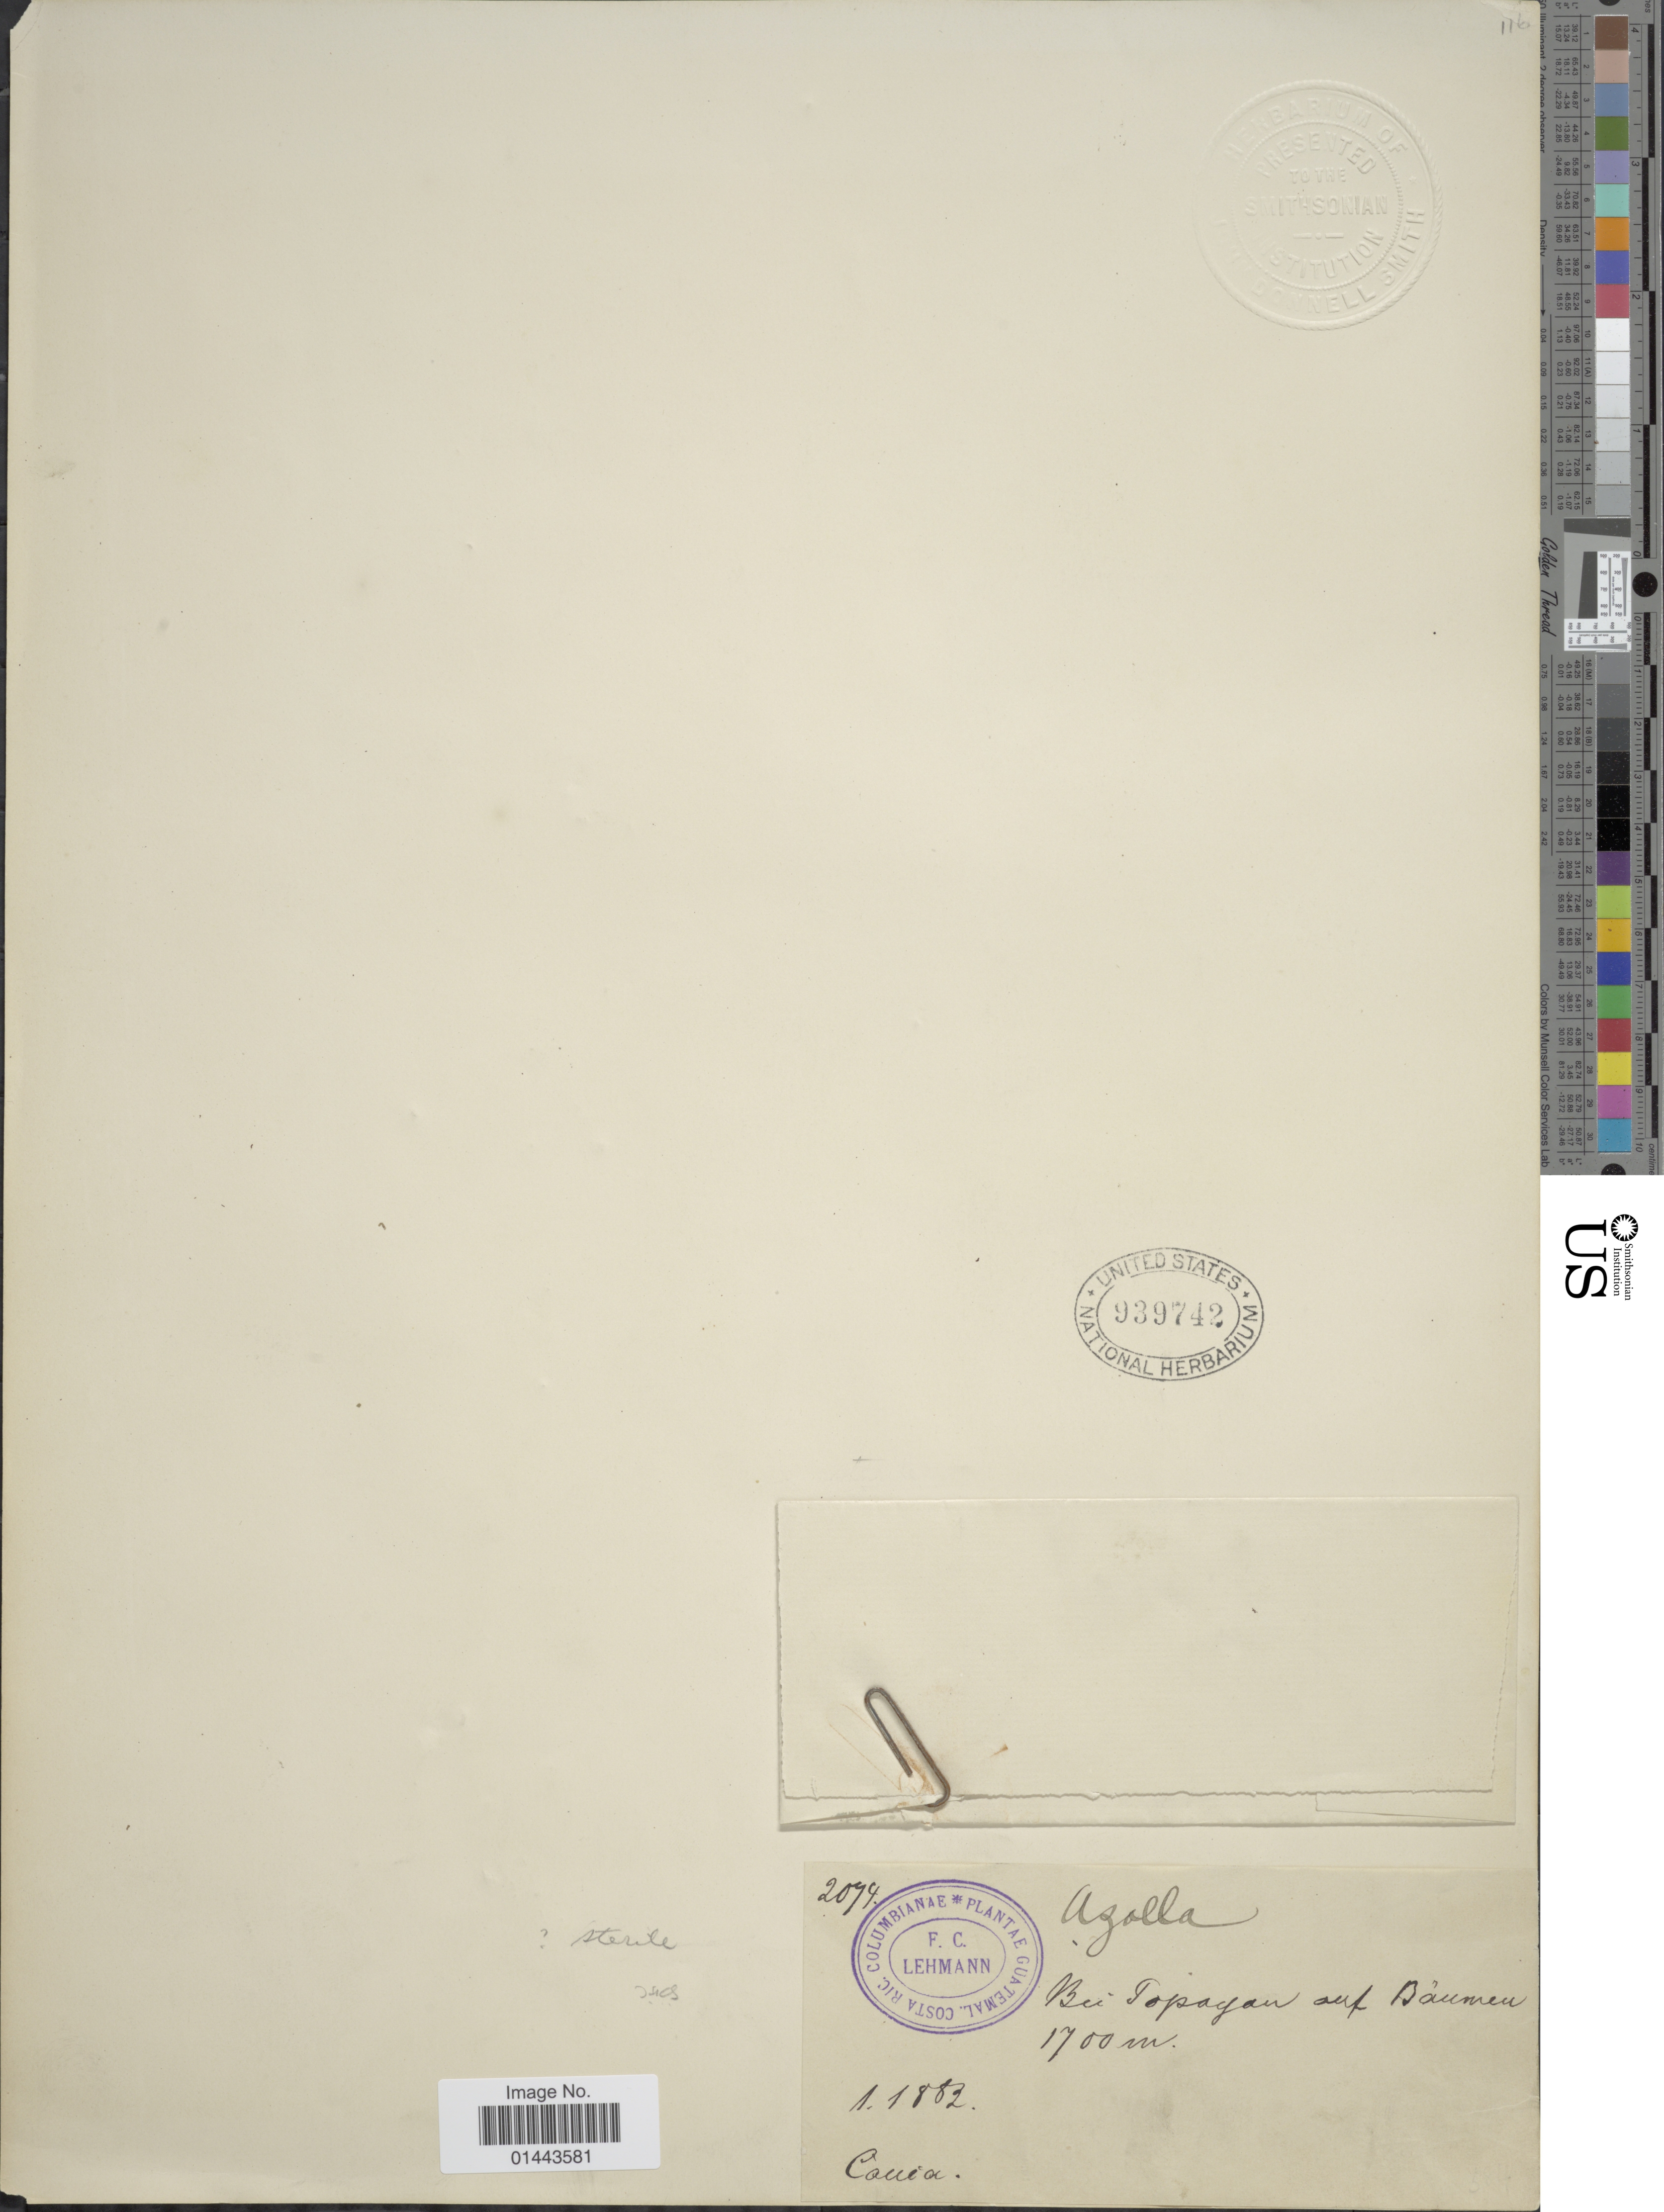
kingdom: Plantae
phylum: Tracheophyta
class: Polypodiopsida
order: Salviniales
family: Salviniaceae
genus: Azolla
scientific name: Azolla sp.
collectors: F. C. Lehmann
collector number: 2074*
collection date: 1882-01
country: Colombia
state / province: Cauca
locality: Bei Popayan auf Bäumen.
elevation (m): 1700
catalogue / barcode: US 939742